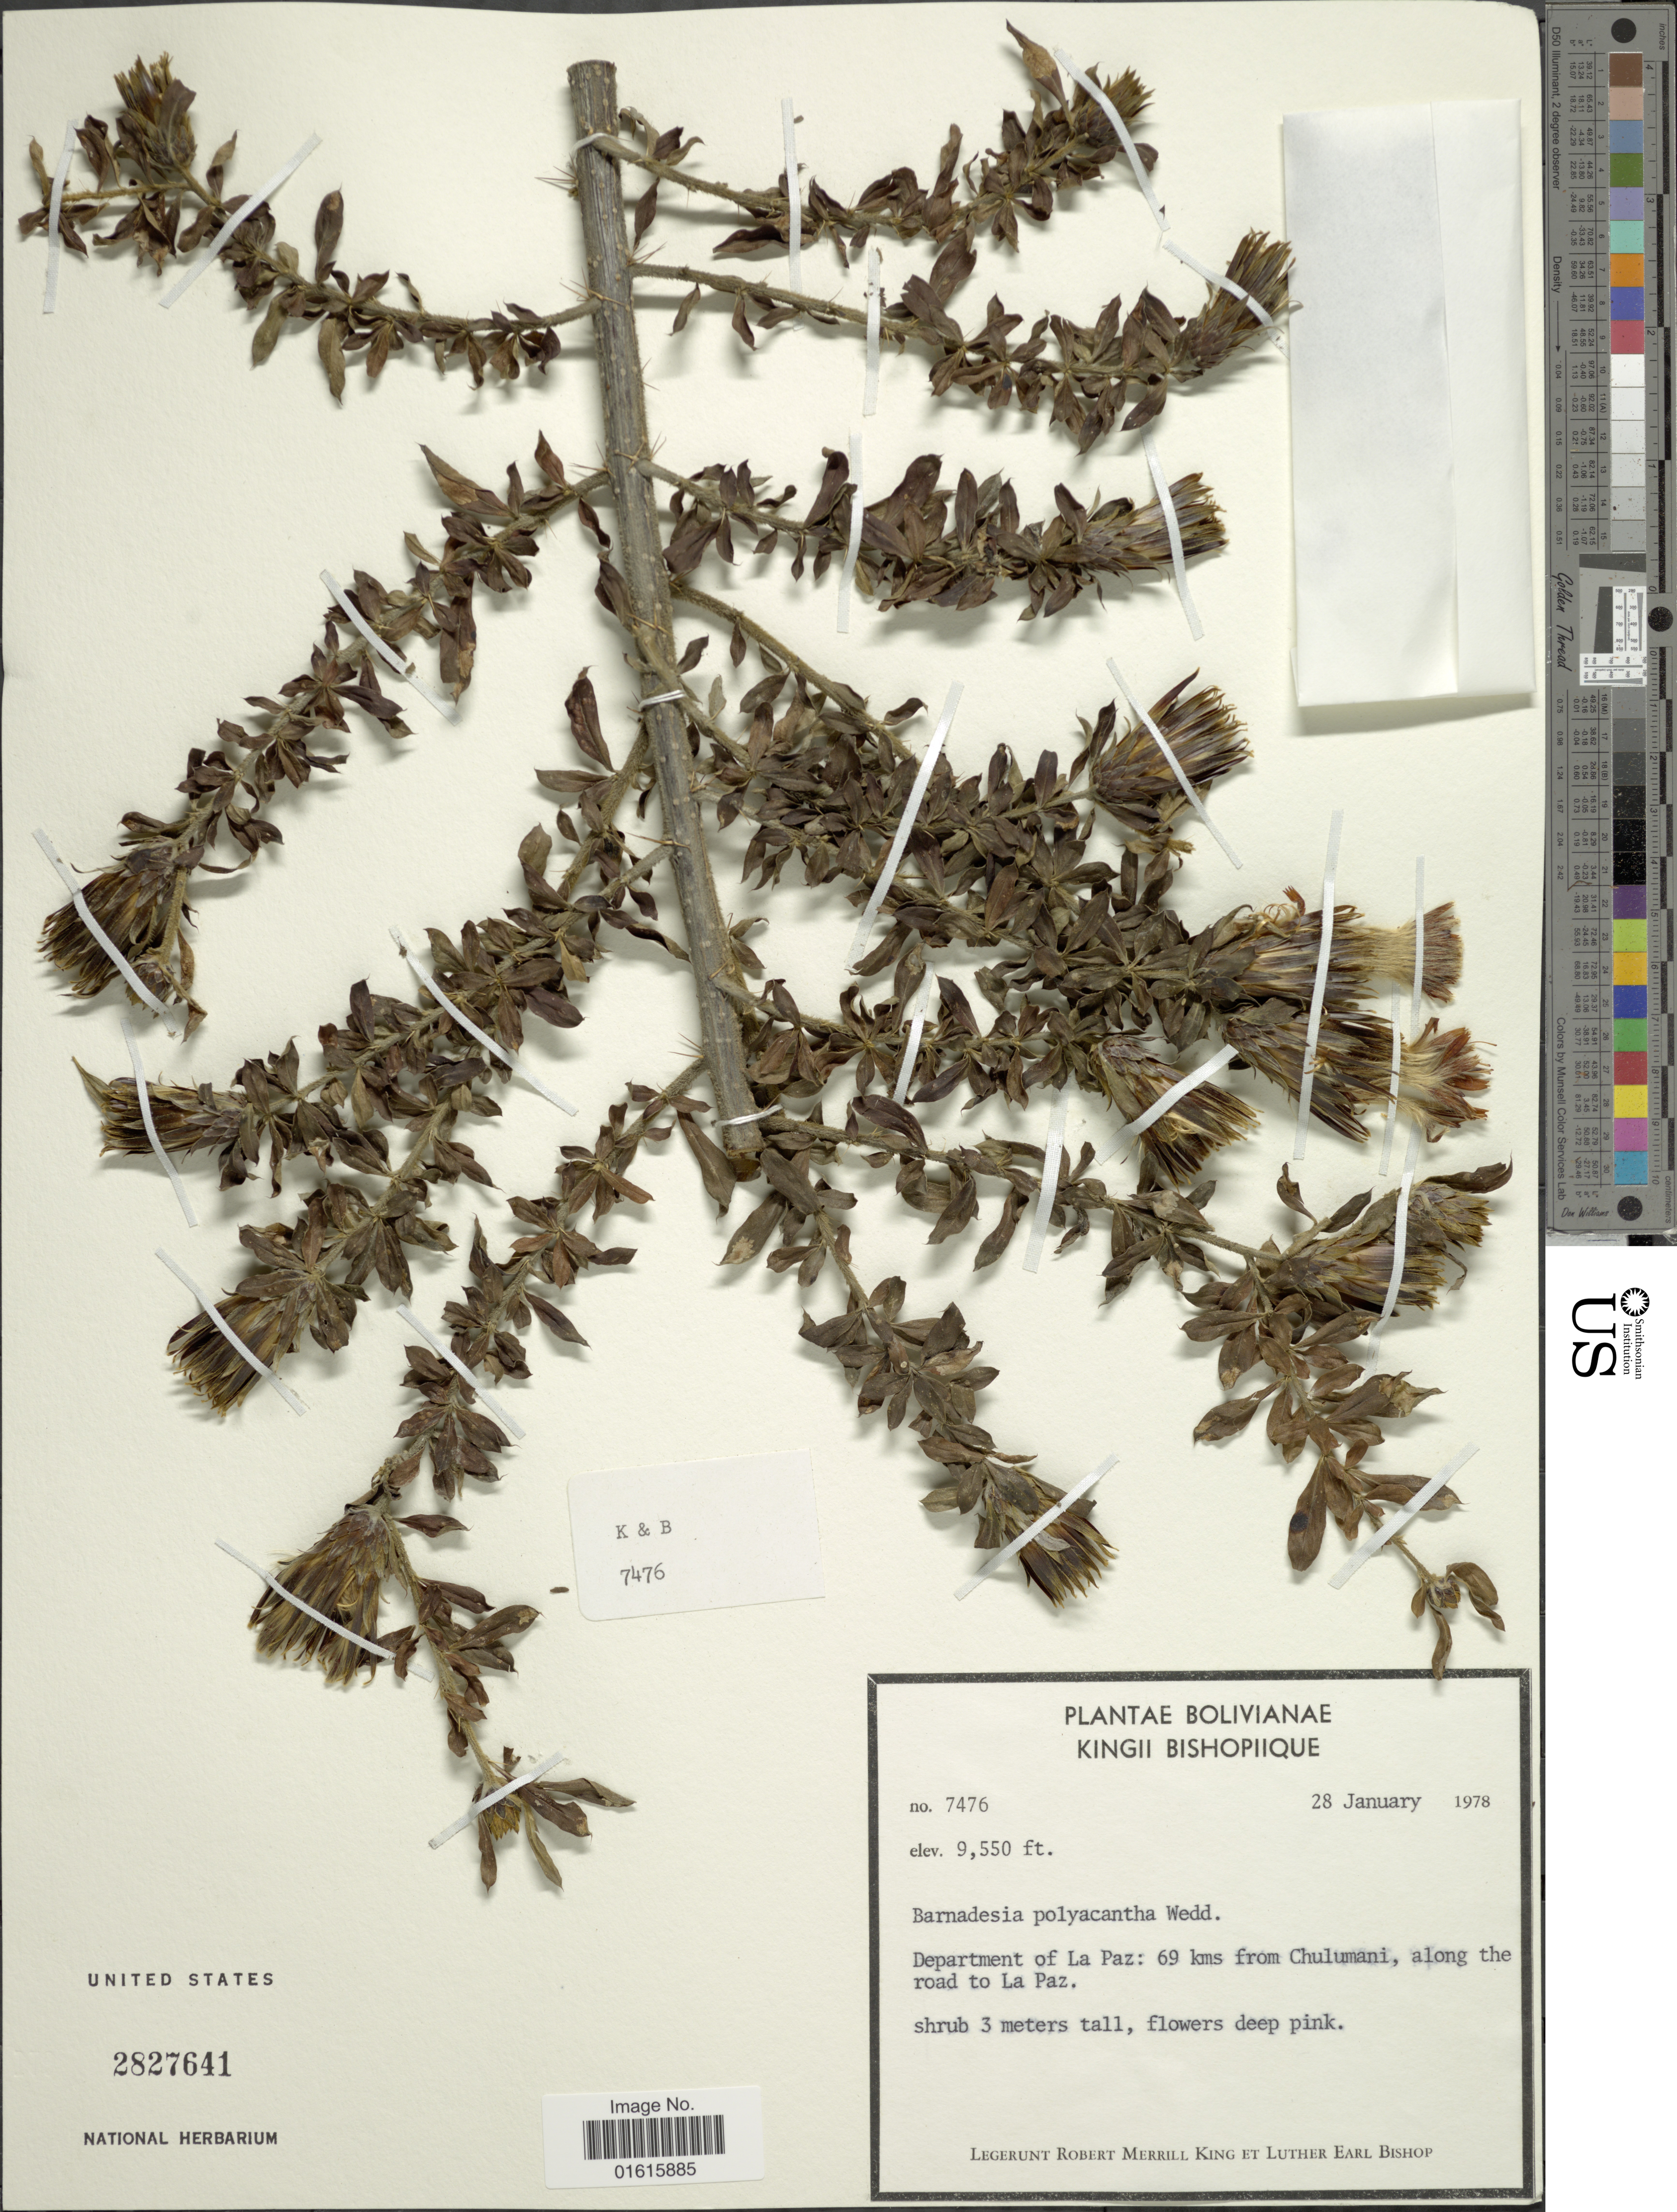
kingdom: Plantae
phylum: Tracheophyta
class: Magnoliopsida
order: Asterales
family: Asteraceae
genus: Barnadesia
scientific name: Barnadesia polyacantha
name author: Wedd.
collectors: R. M. King & L. E. Bishop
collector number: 7476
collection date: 1978-01-28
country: Bolivia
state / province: La Paz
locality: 69 kms from Chulumani, along the road to La Paz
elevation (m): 2911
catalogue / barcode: US 2827641